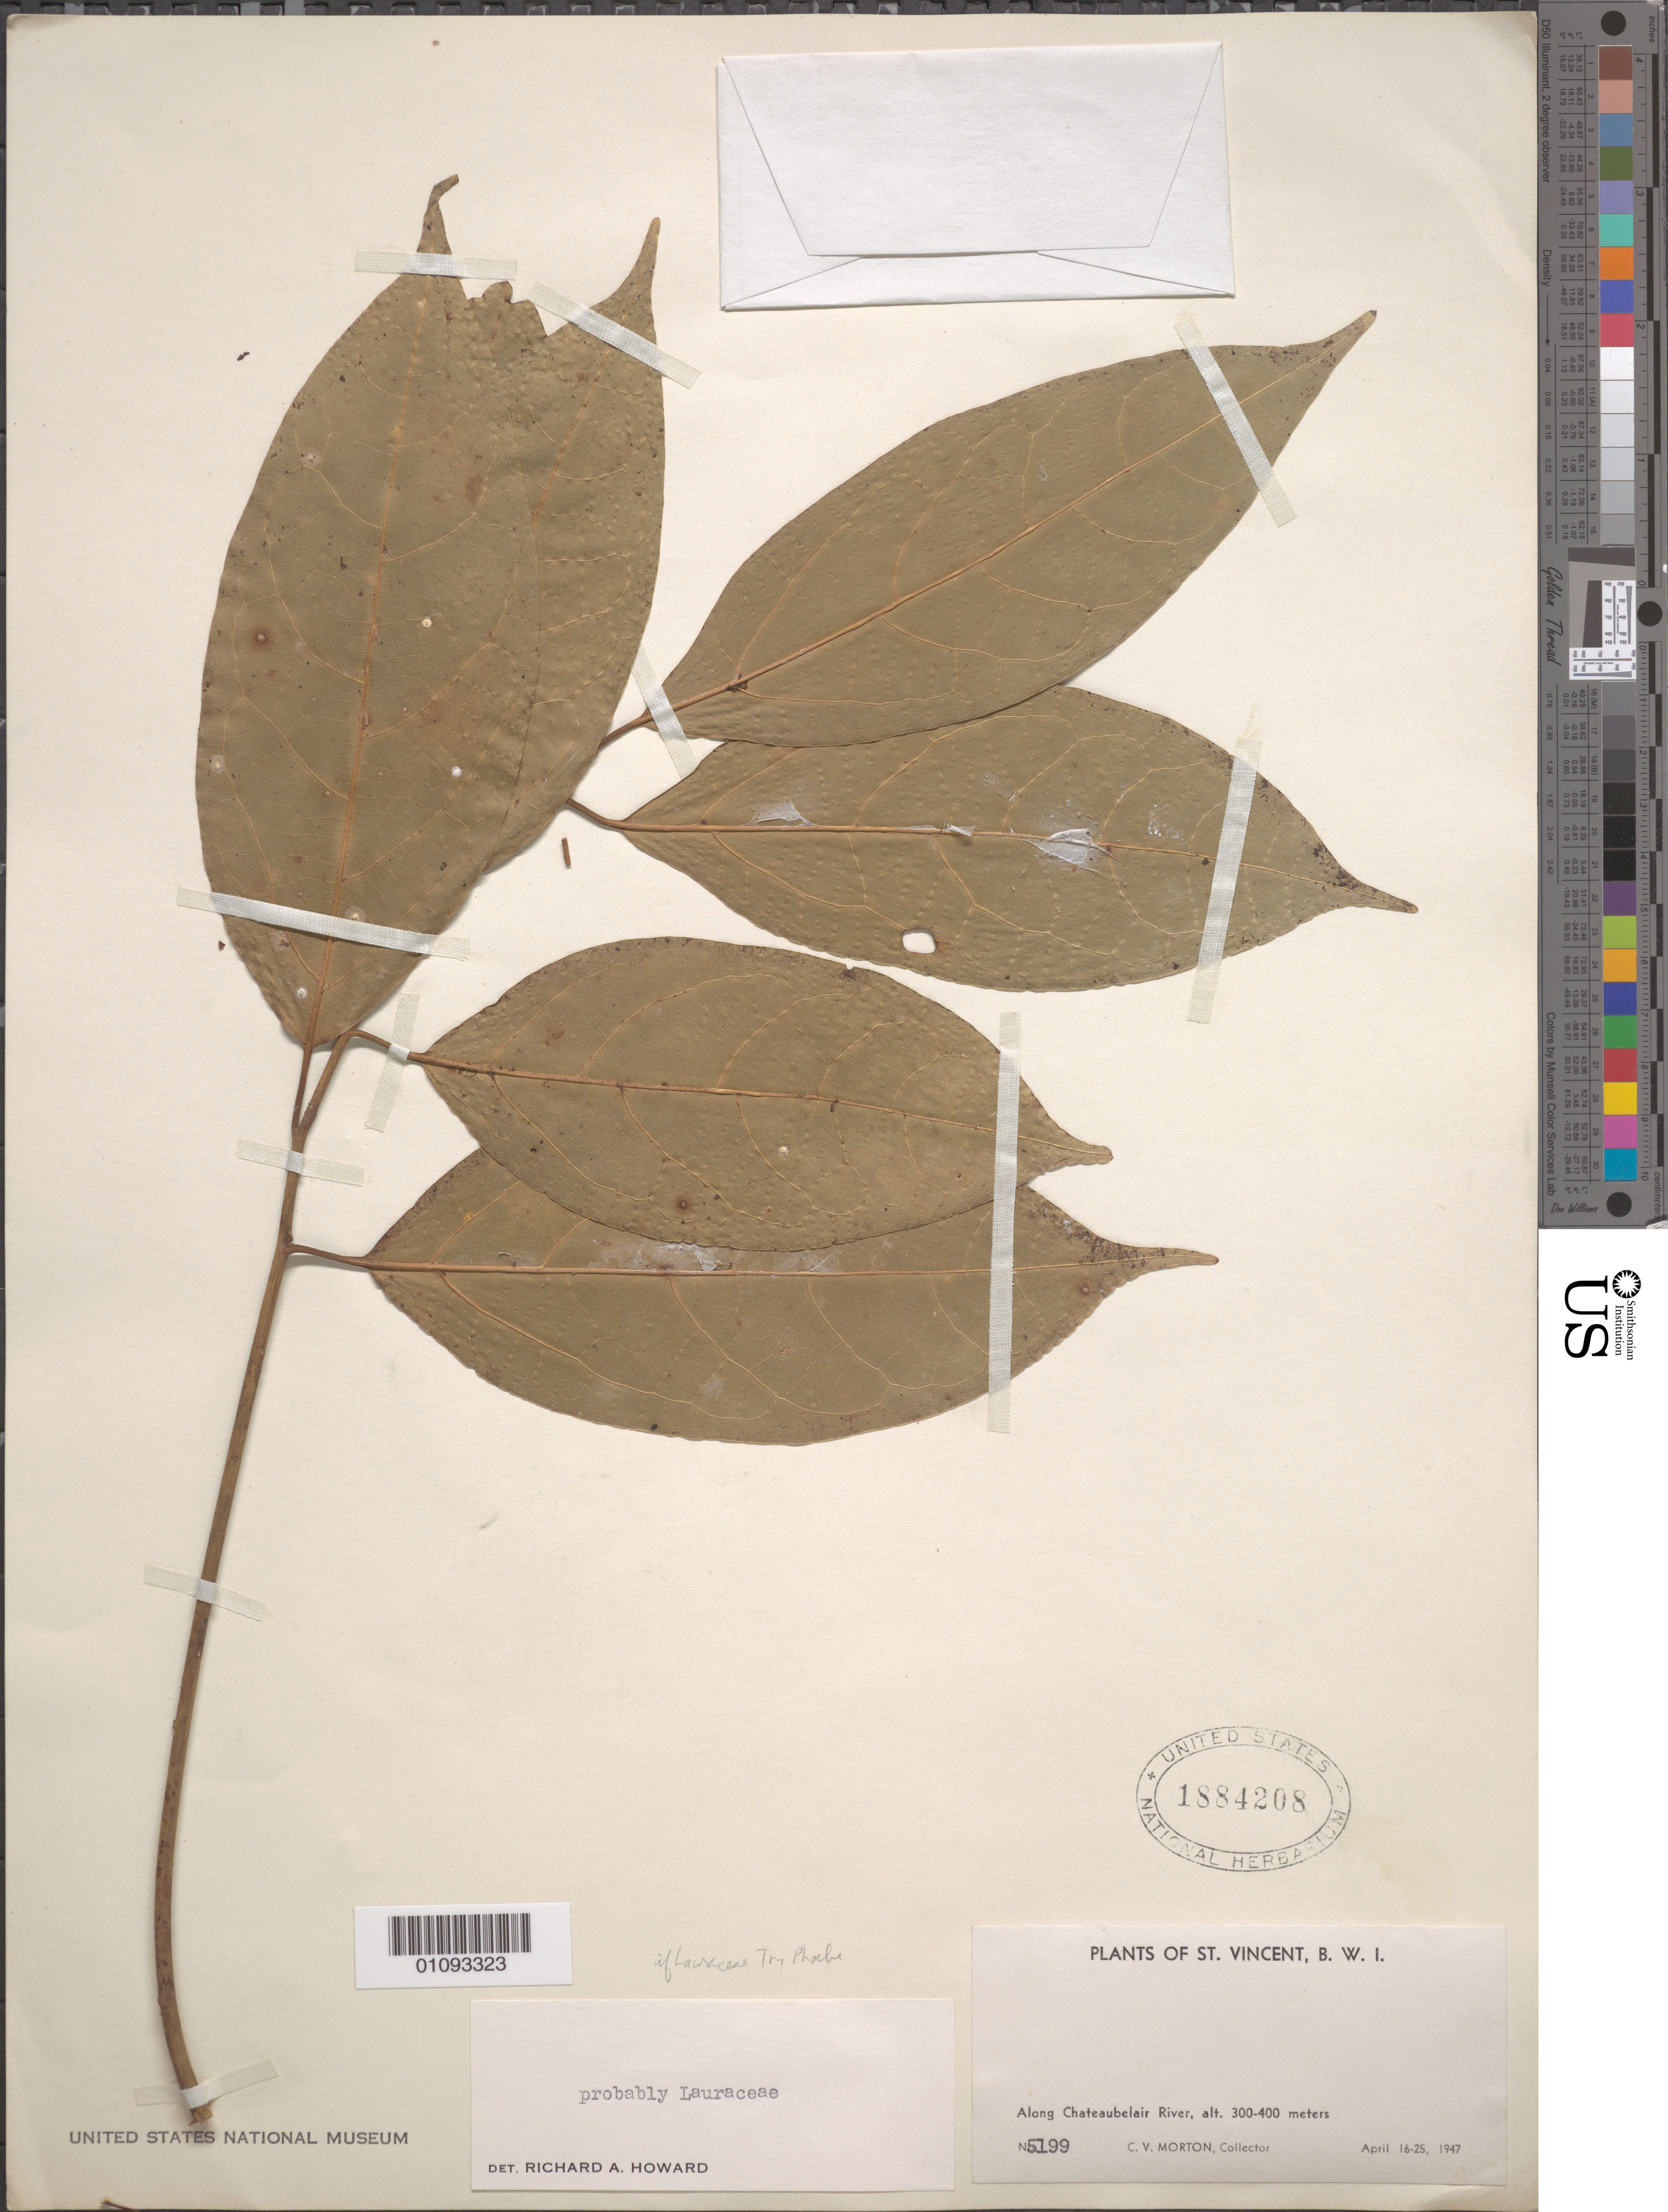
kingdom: Plantae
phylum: Tracheophyta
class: Magnoliopsida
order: Laurales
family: Lauraceae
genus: Phoebe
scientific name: Phoebe elongata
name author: (Vahl) Nees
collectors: C. V. Morton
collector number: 5199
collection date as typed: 16 Apr 1947 to 20 Apr 1947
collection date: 1947-04-16/1947-04-20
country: St. Vincent - Grenadines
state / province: Saint David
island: St. Vincent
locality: chateabelair River.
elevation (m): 300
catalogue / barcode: US 1884208